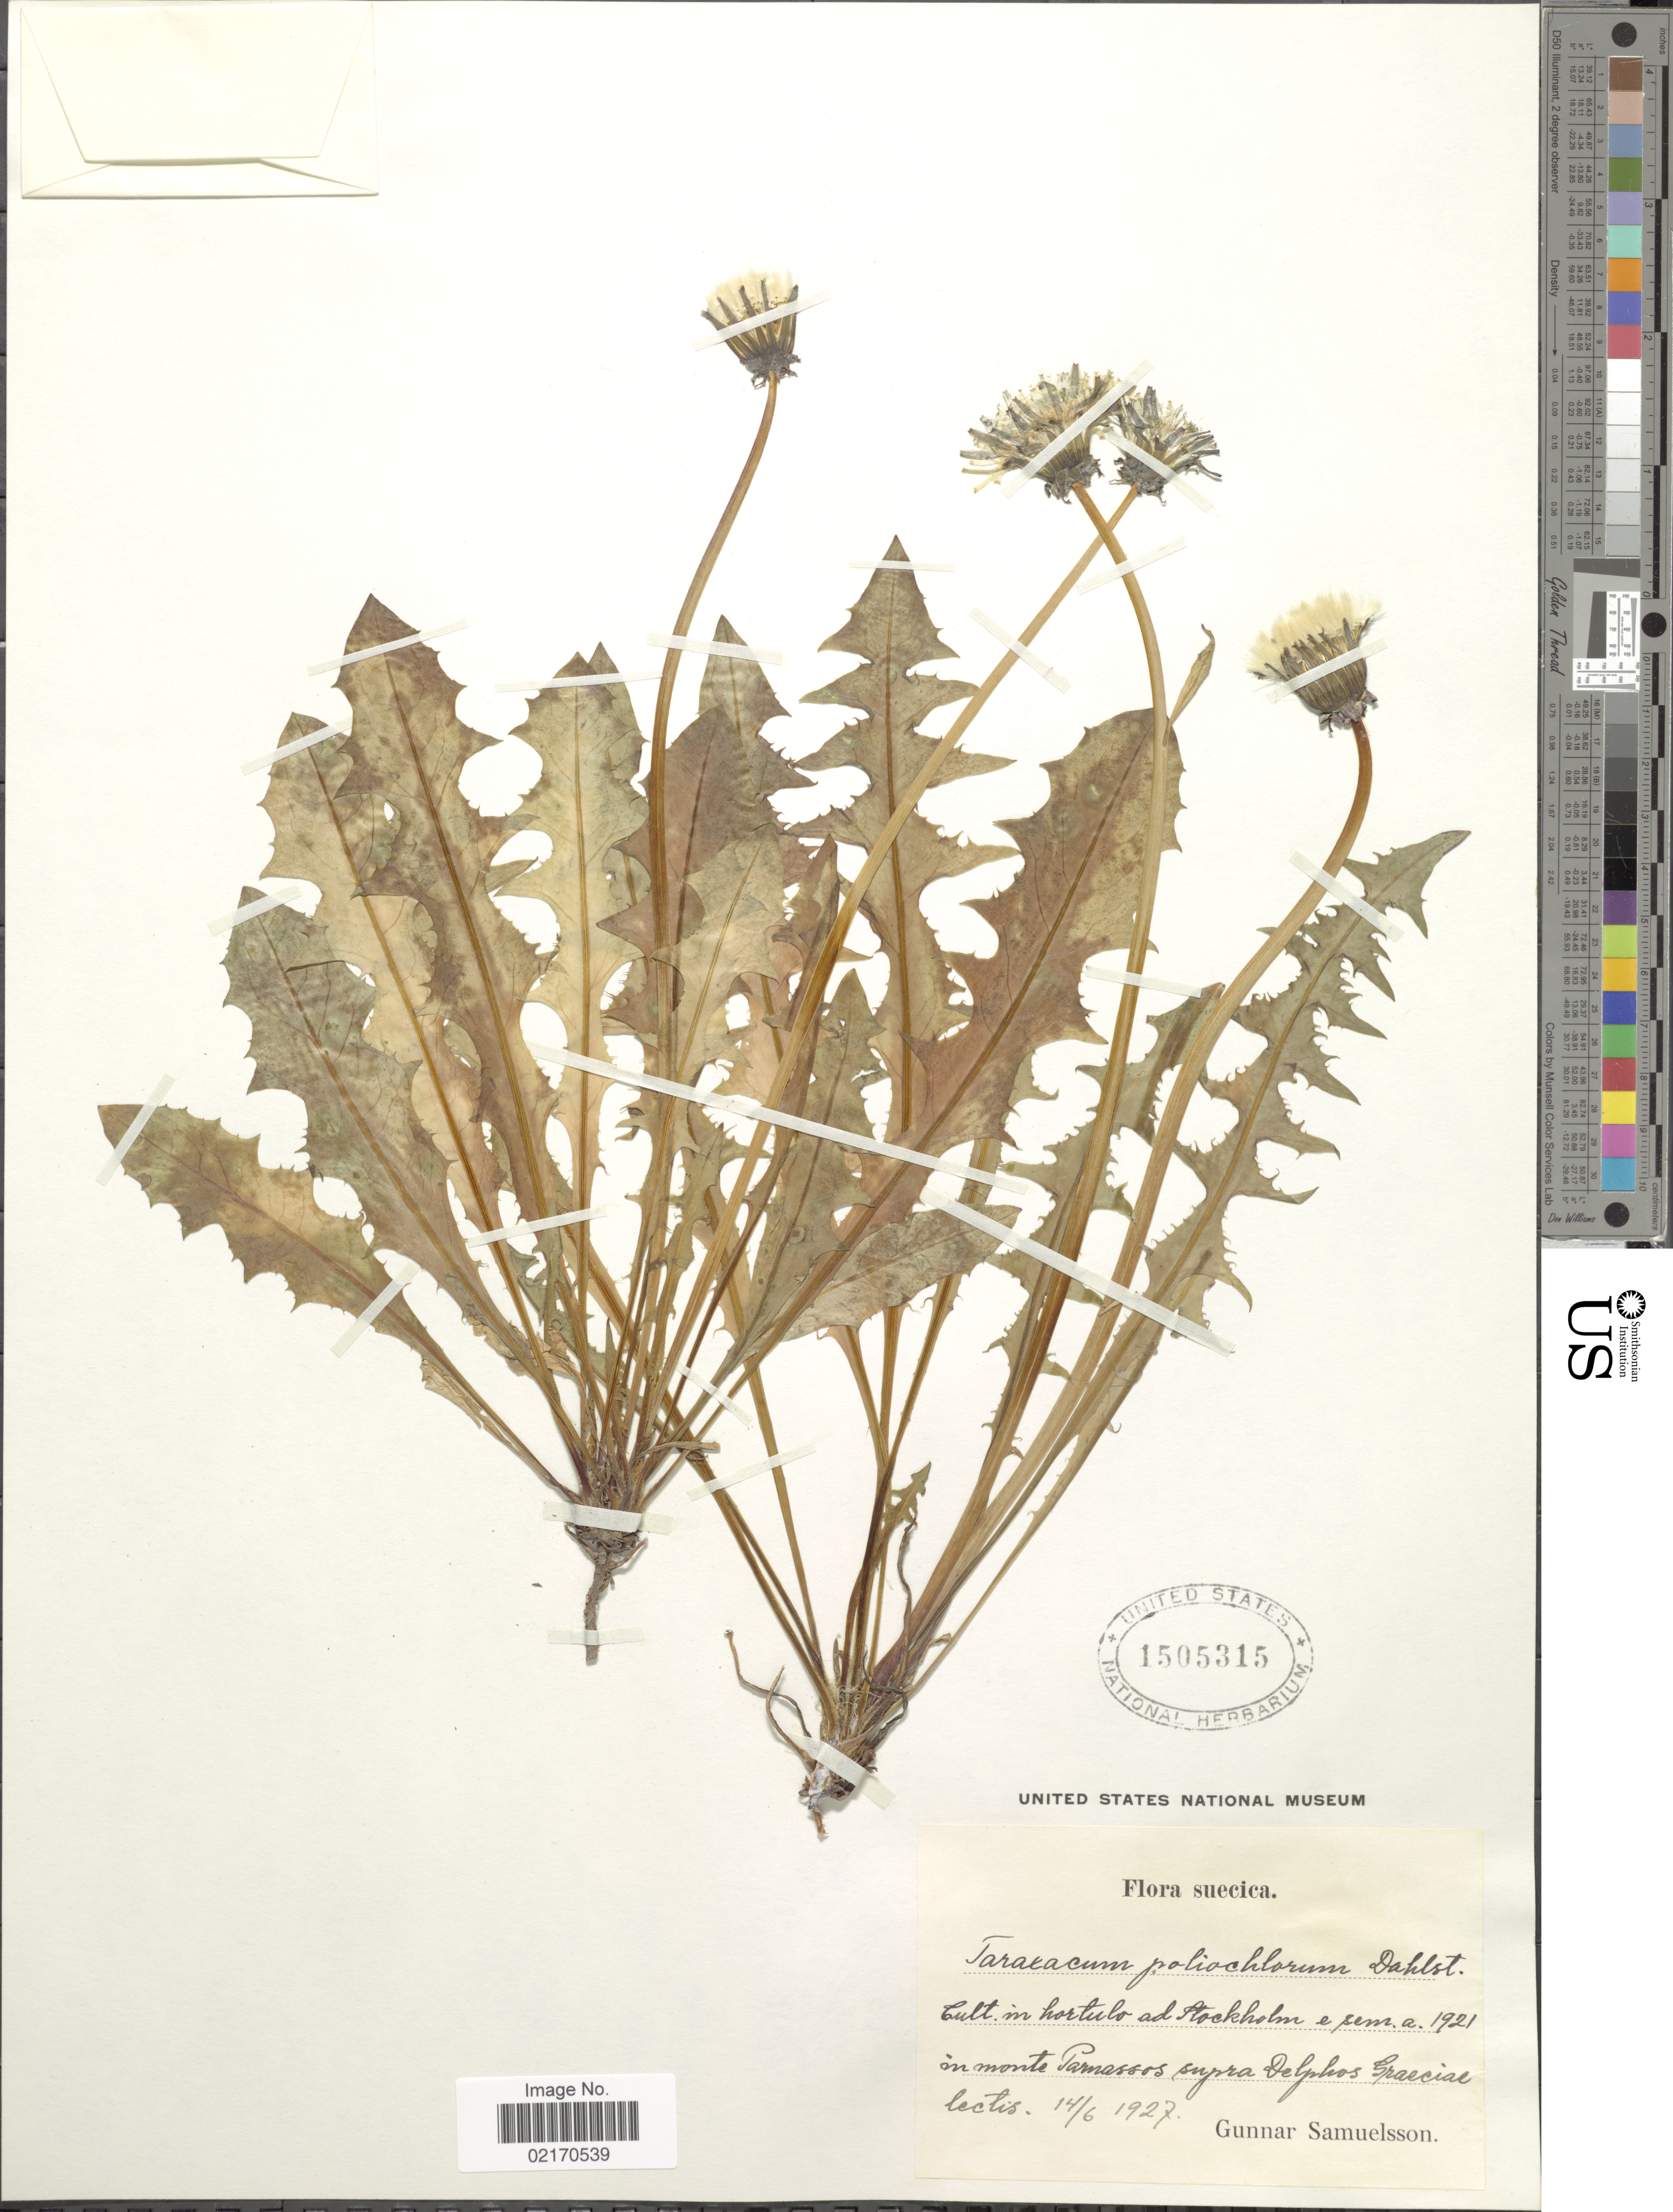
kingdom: Plantae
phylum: Tracheophyta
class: Magnoliopsida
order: Asterales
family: Asteraceae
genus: Taraxacum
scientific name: Taraxacum poliochlorum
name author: Dahlst.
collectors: G. Samuelsson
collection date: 1921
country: Greece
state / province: Central Greece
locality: Cult. in hortulo ad Stockholm in monte Parnassos supra Delphos Graeciae.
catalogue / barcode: US 1505315